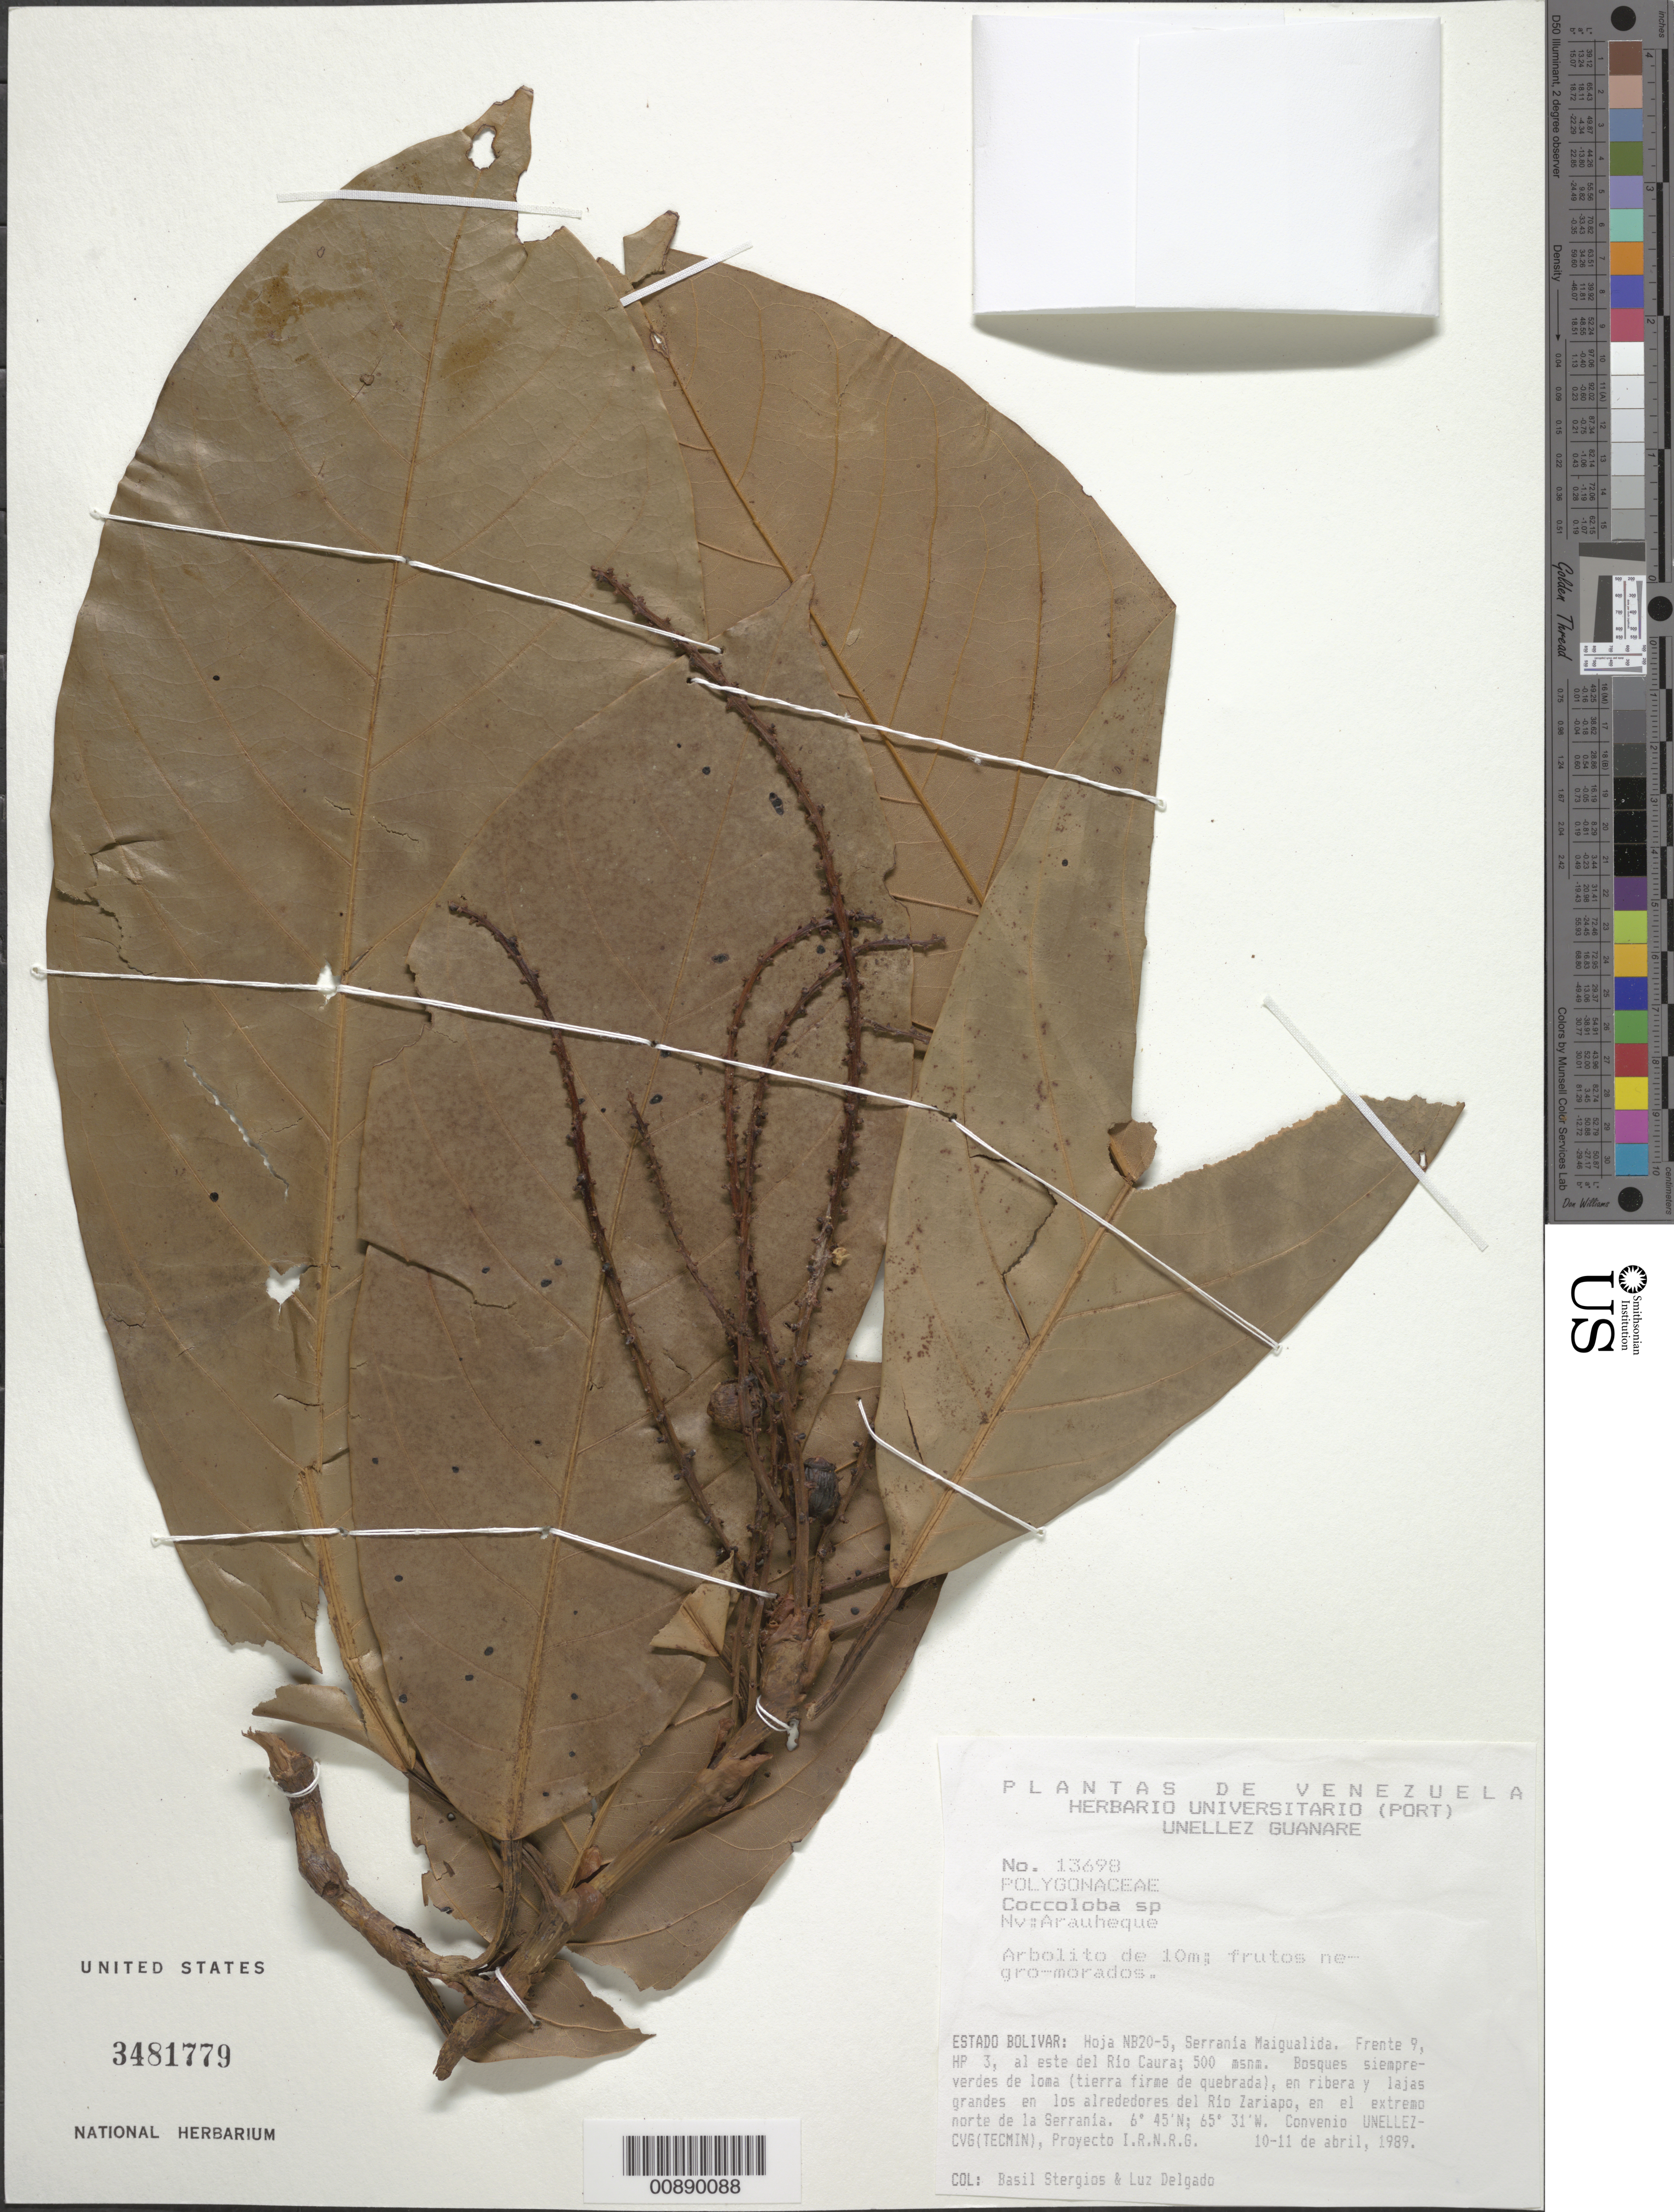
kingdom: Plantae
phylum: Tracheophyta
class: Magnoliopsida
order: Caryophyllales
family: Polygonaceae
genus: Coccoloba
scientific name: Coccoloba sp.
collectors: B. G. Stergios & L. Delgado V.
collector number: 13698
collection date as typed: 10-Apr-89 to 11-Apr-89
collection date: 1989-04-10/1989-04-11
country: Venezuela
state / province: Bolívar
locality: Serrania Maigualida, E del río Caura, alrededores del río Zariapo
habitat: Bosques siempre-verdes de loma (tierra firme de quebrada), en ribera y lajas grandes en los alrededores del río; en sotobosque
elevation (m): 500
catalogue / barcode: US 3481779